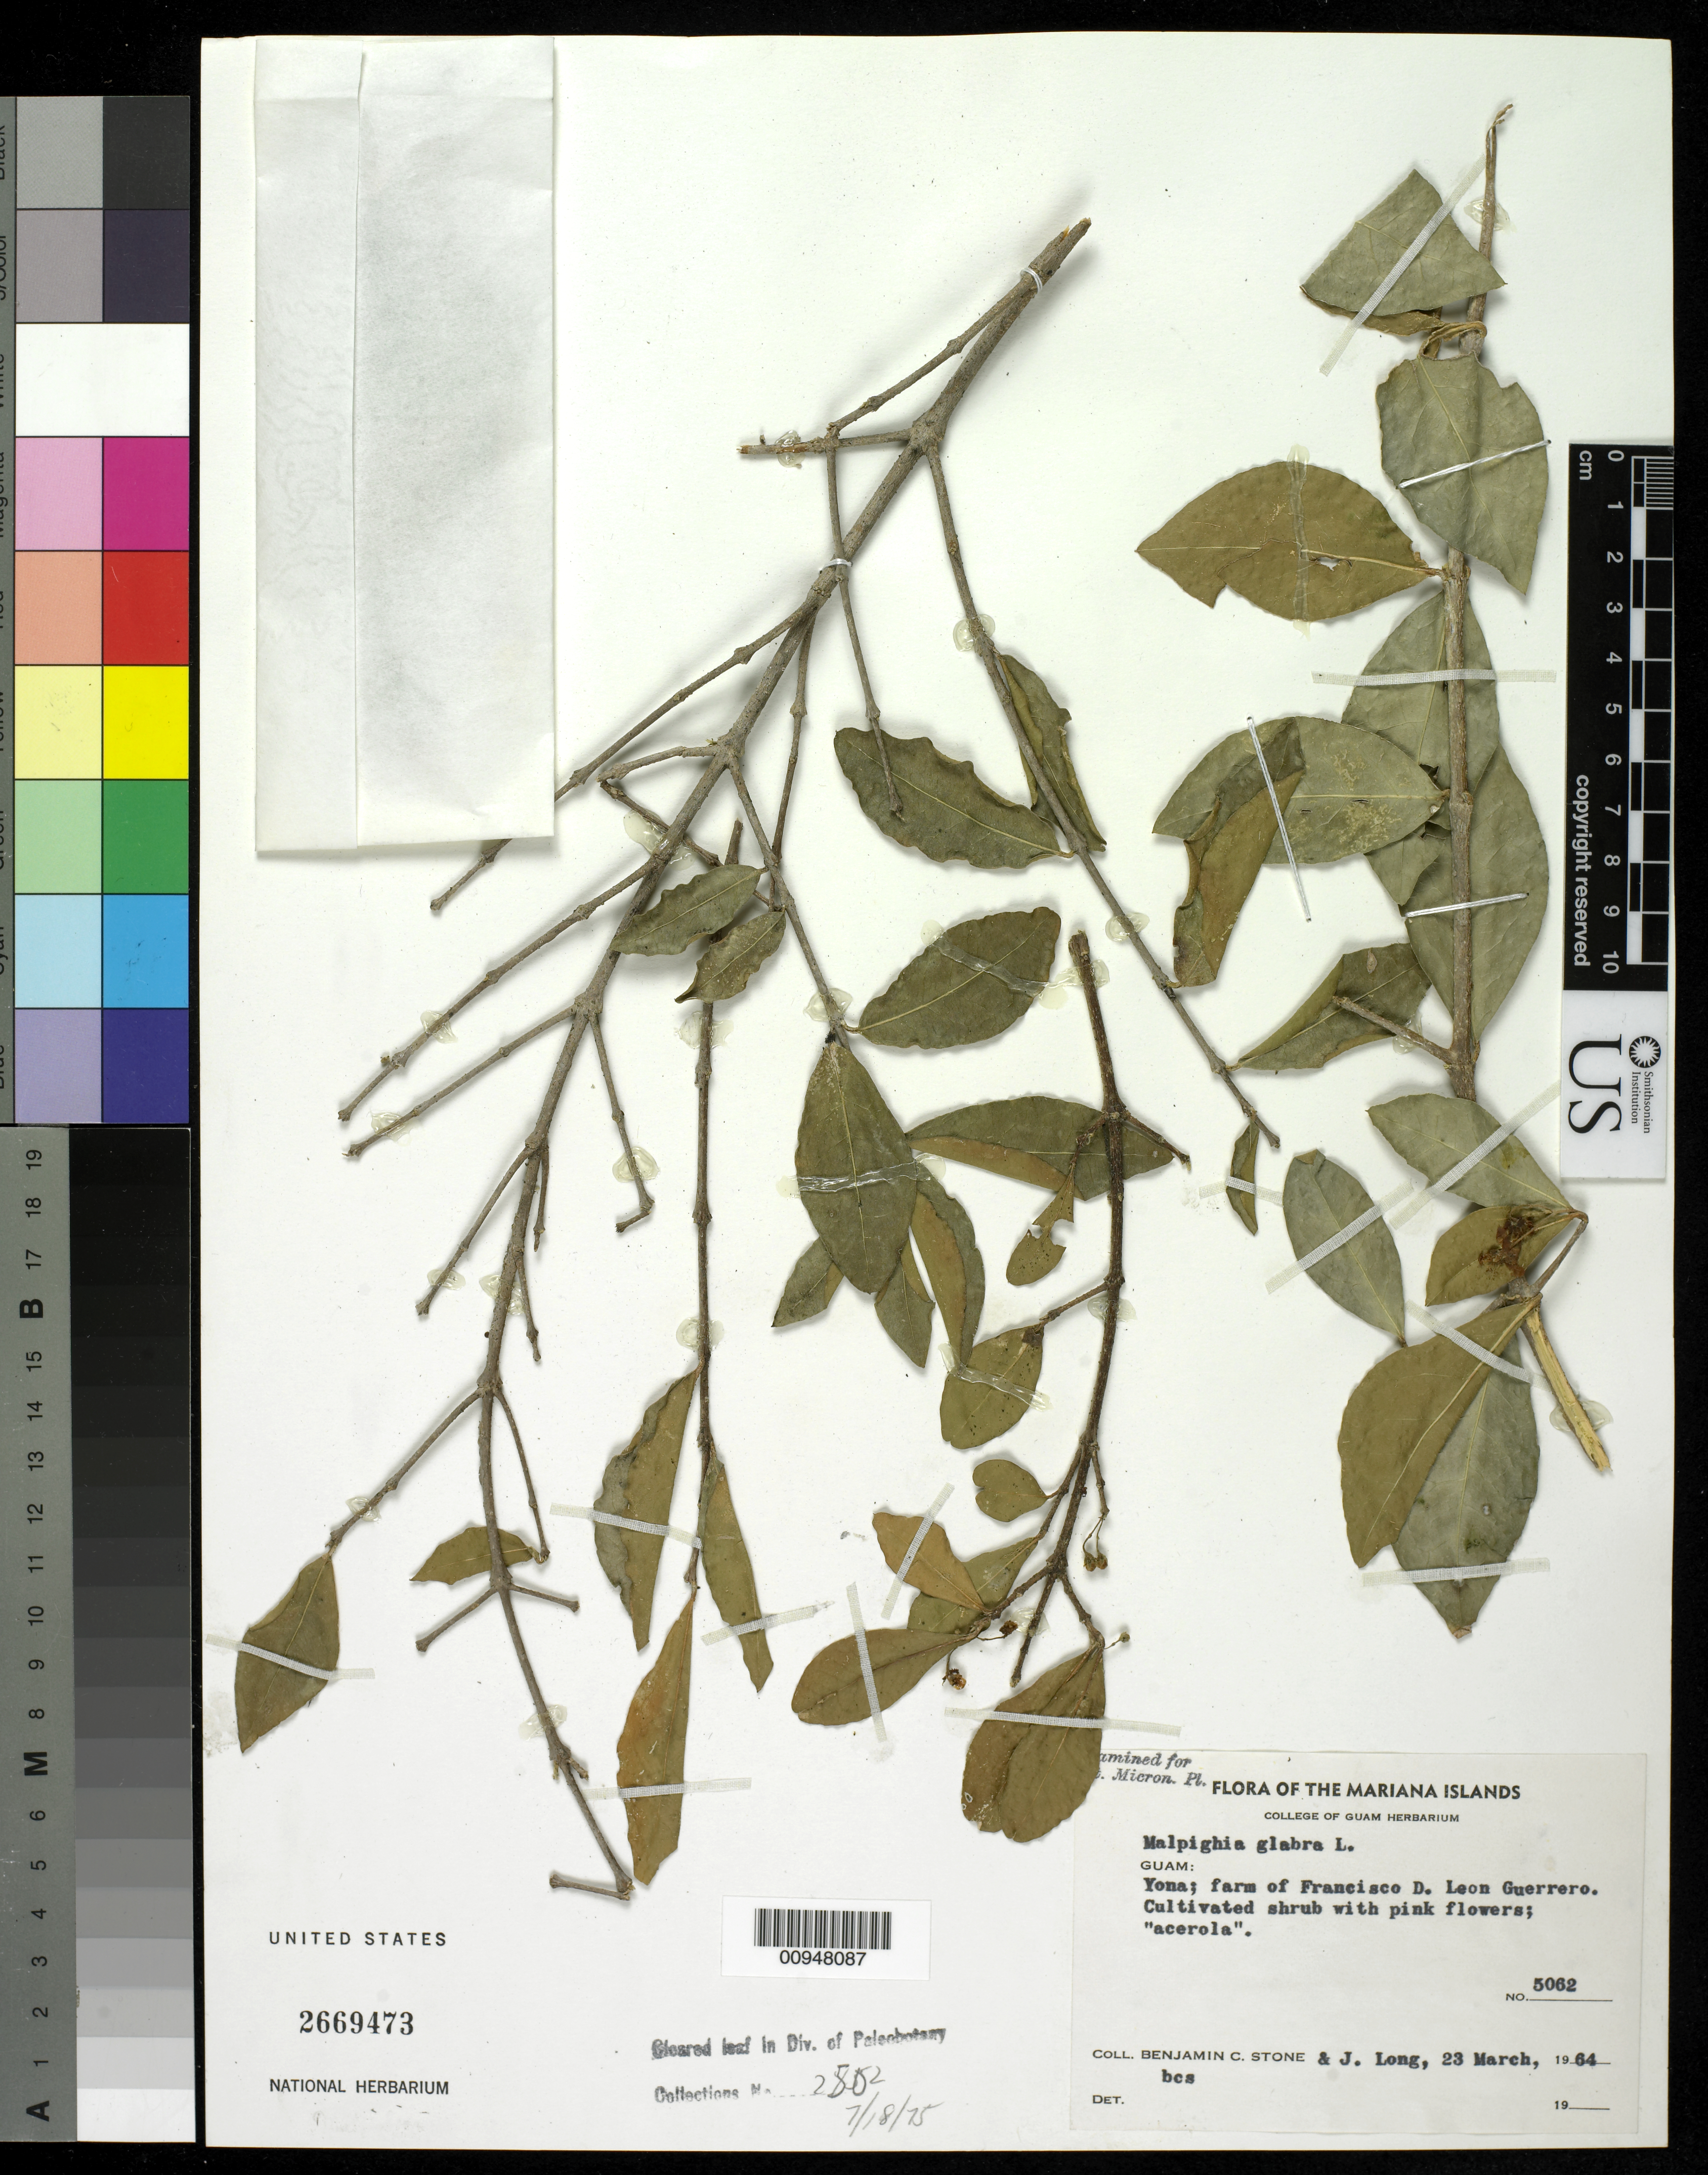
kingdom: Plantae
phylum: Tracheophyta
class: Magnoliopsida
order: Malpighiales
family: Malpighiaceae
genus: Malpighia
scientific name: Malpighia glabra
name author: L.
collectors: B. C. Stone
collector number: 5062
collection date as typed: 23 Mar 1964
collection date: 1964-03-23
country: Guam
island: Guam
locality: Yona; farm of Francisco D. Leon Guerrero.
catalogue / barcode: US 2669473